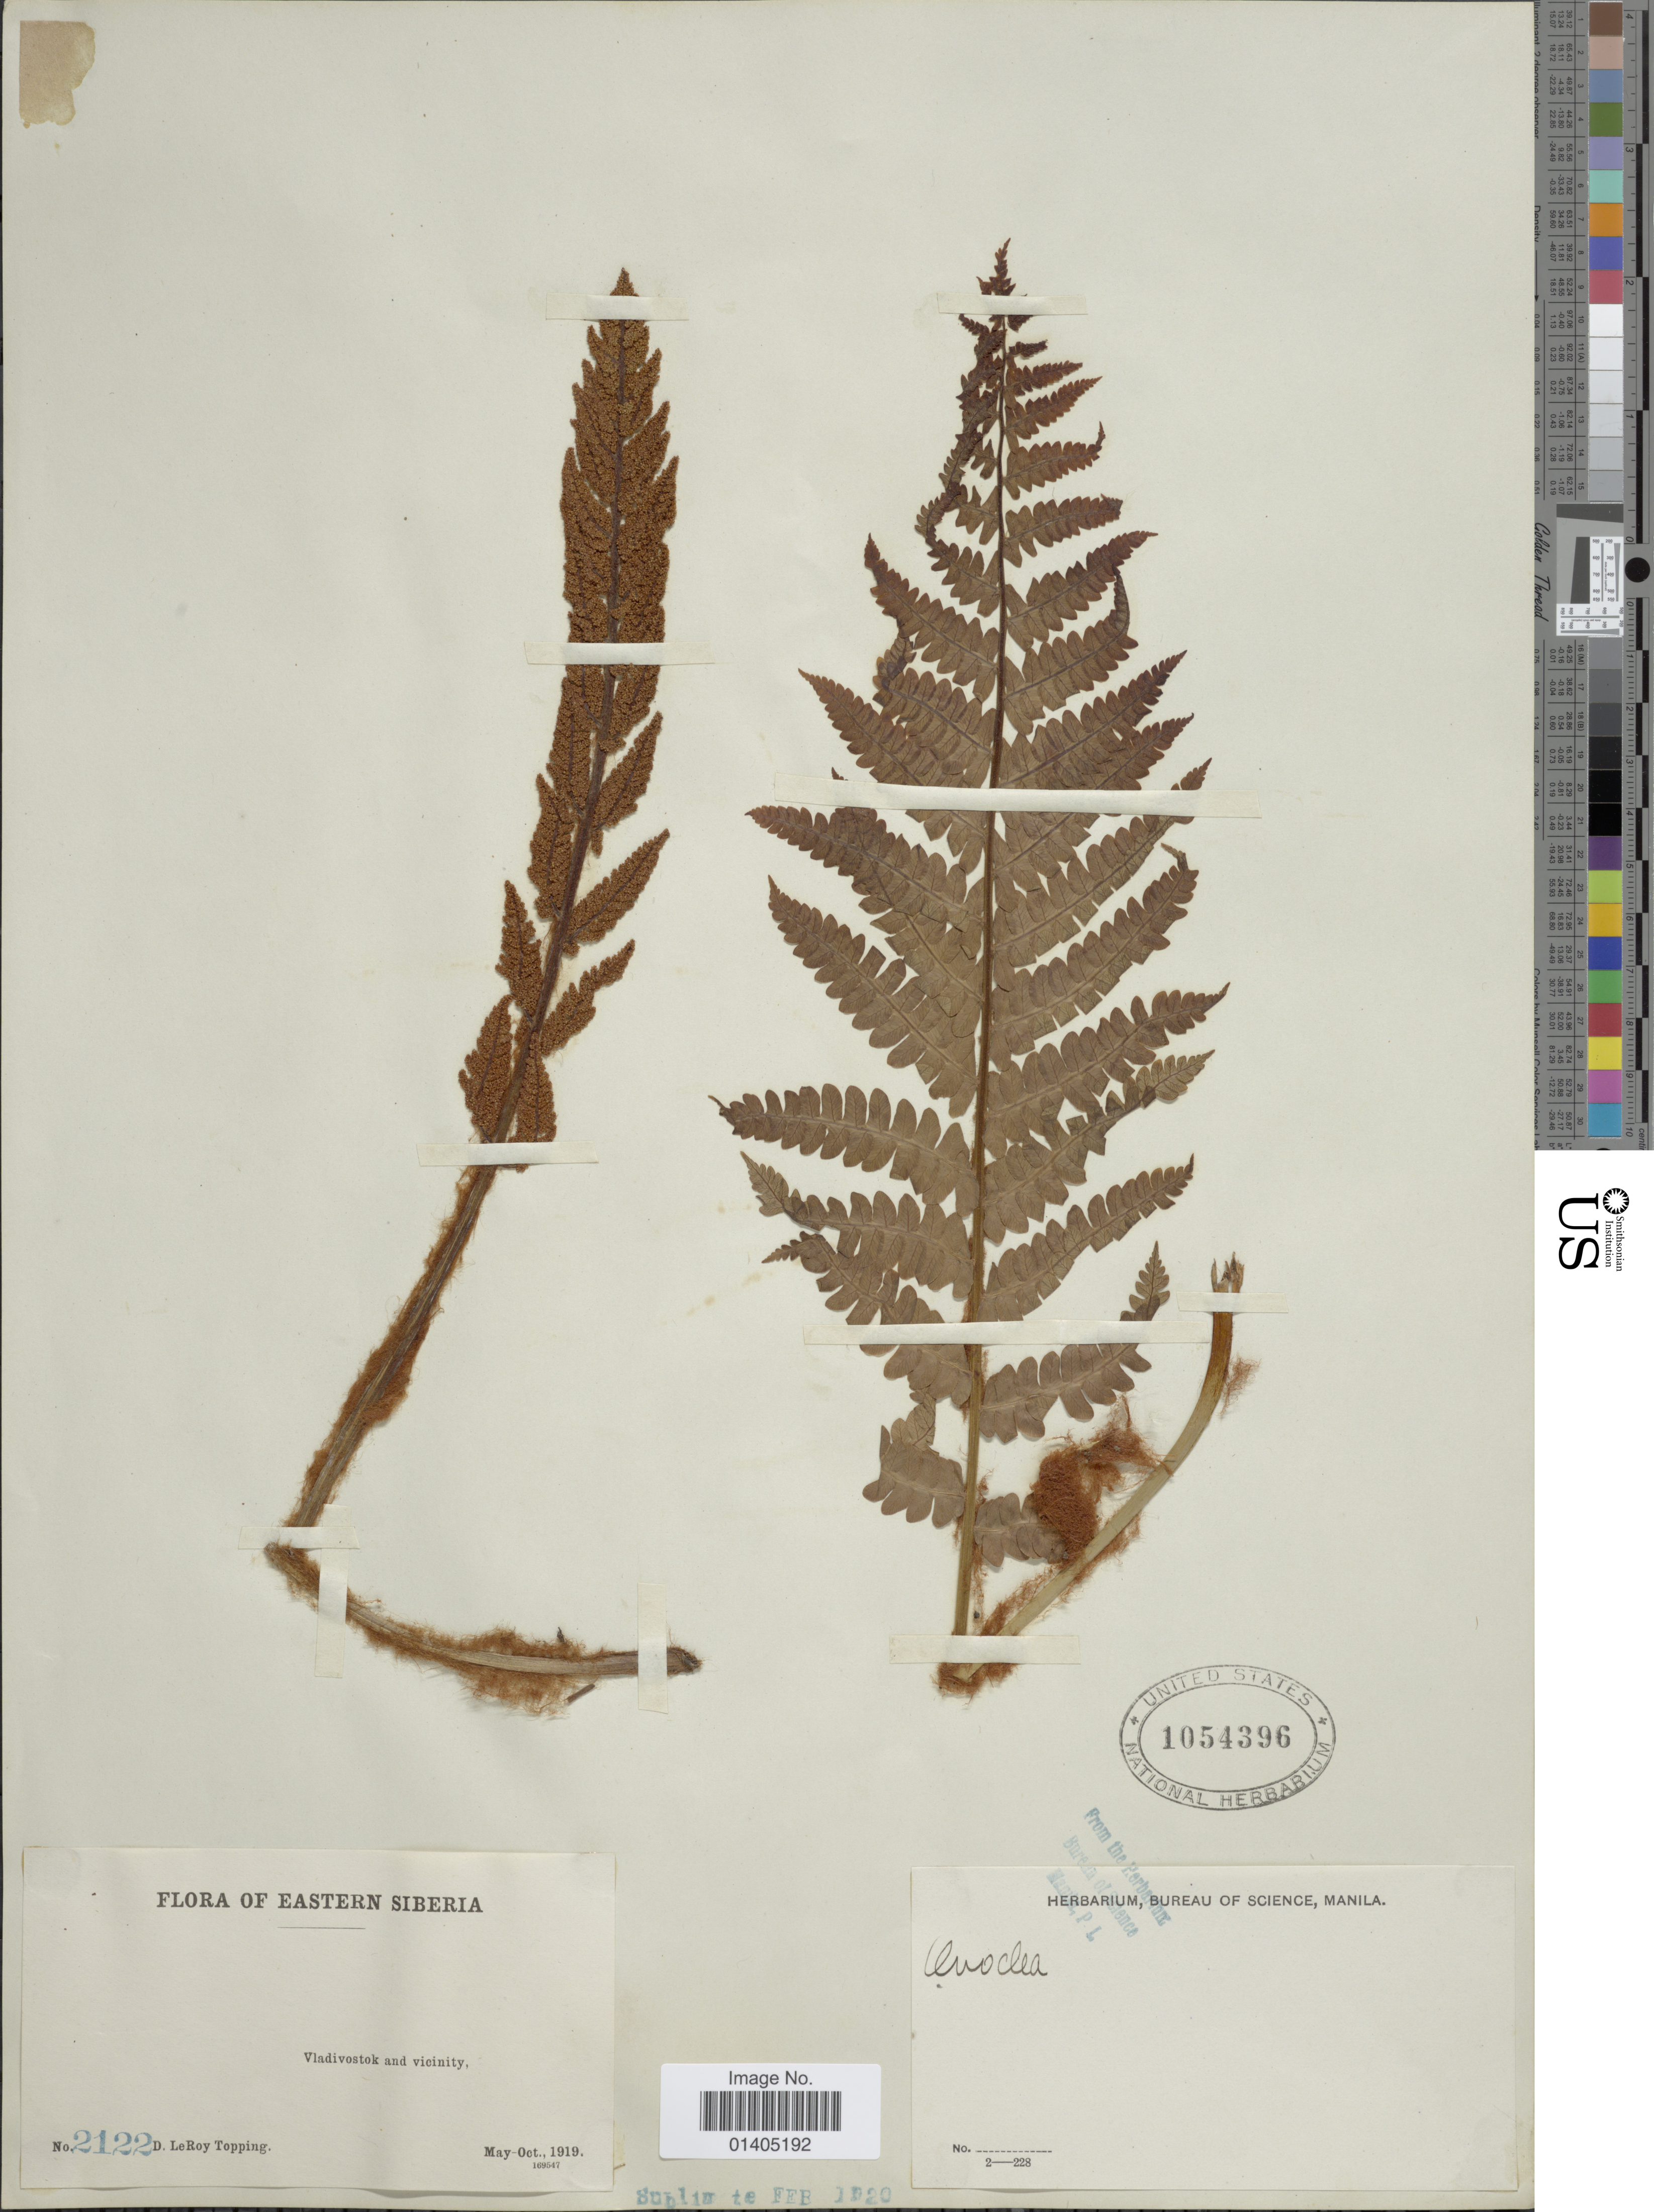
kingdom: Plantae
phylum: Tracheophyta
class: Polypodiopsida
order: Osmundales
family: Osmundaceae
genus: Osmundastrum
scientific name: Osmundastrum cinnamomeum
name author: (L.) C. Presl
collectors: D. L. Topping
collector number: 2122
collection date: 1919-05/1919-10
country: Russian Federation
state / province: Primorsky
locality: Eastern Siberia, Vladivostok and vicinity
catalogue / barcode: US 1054396